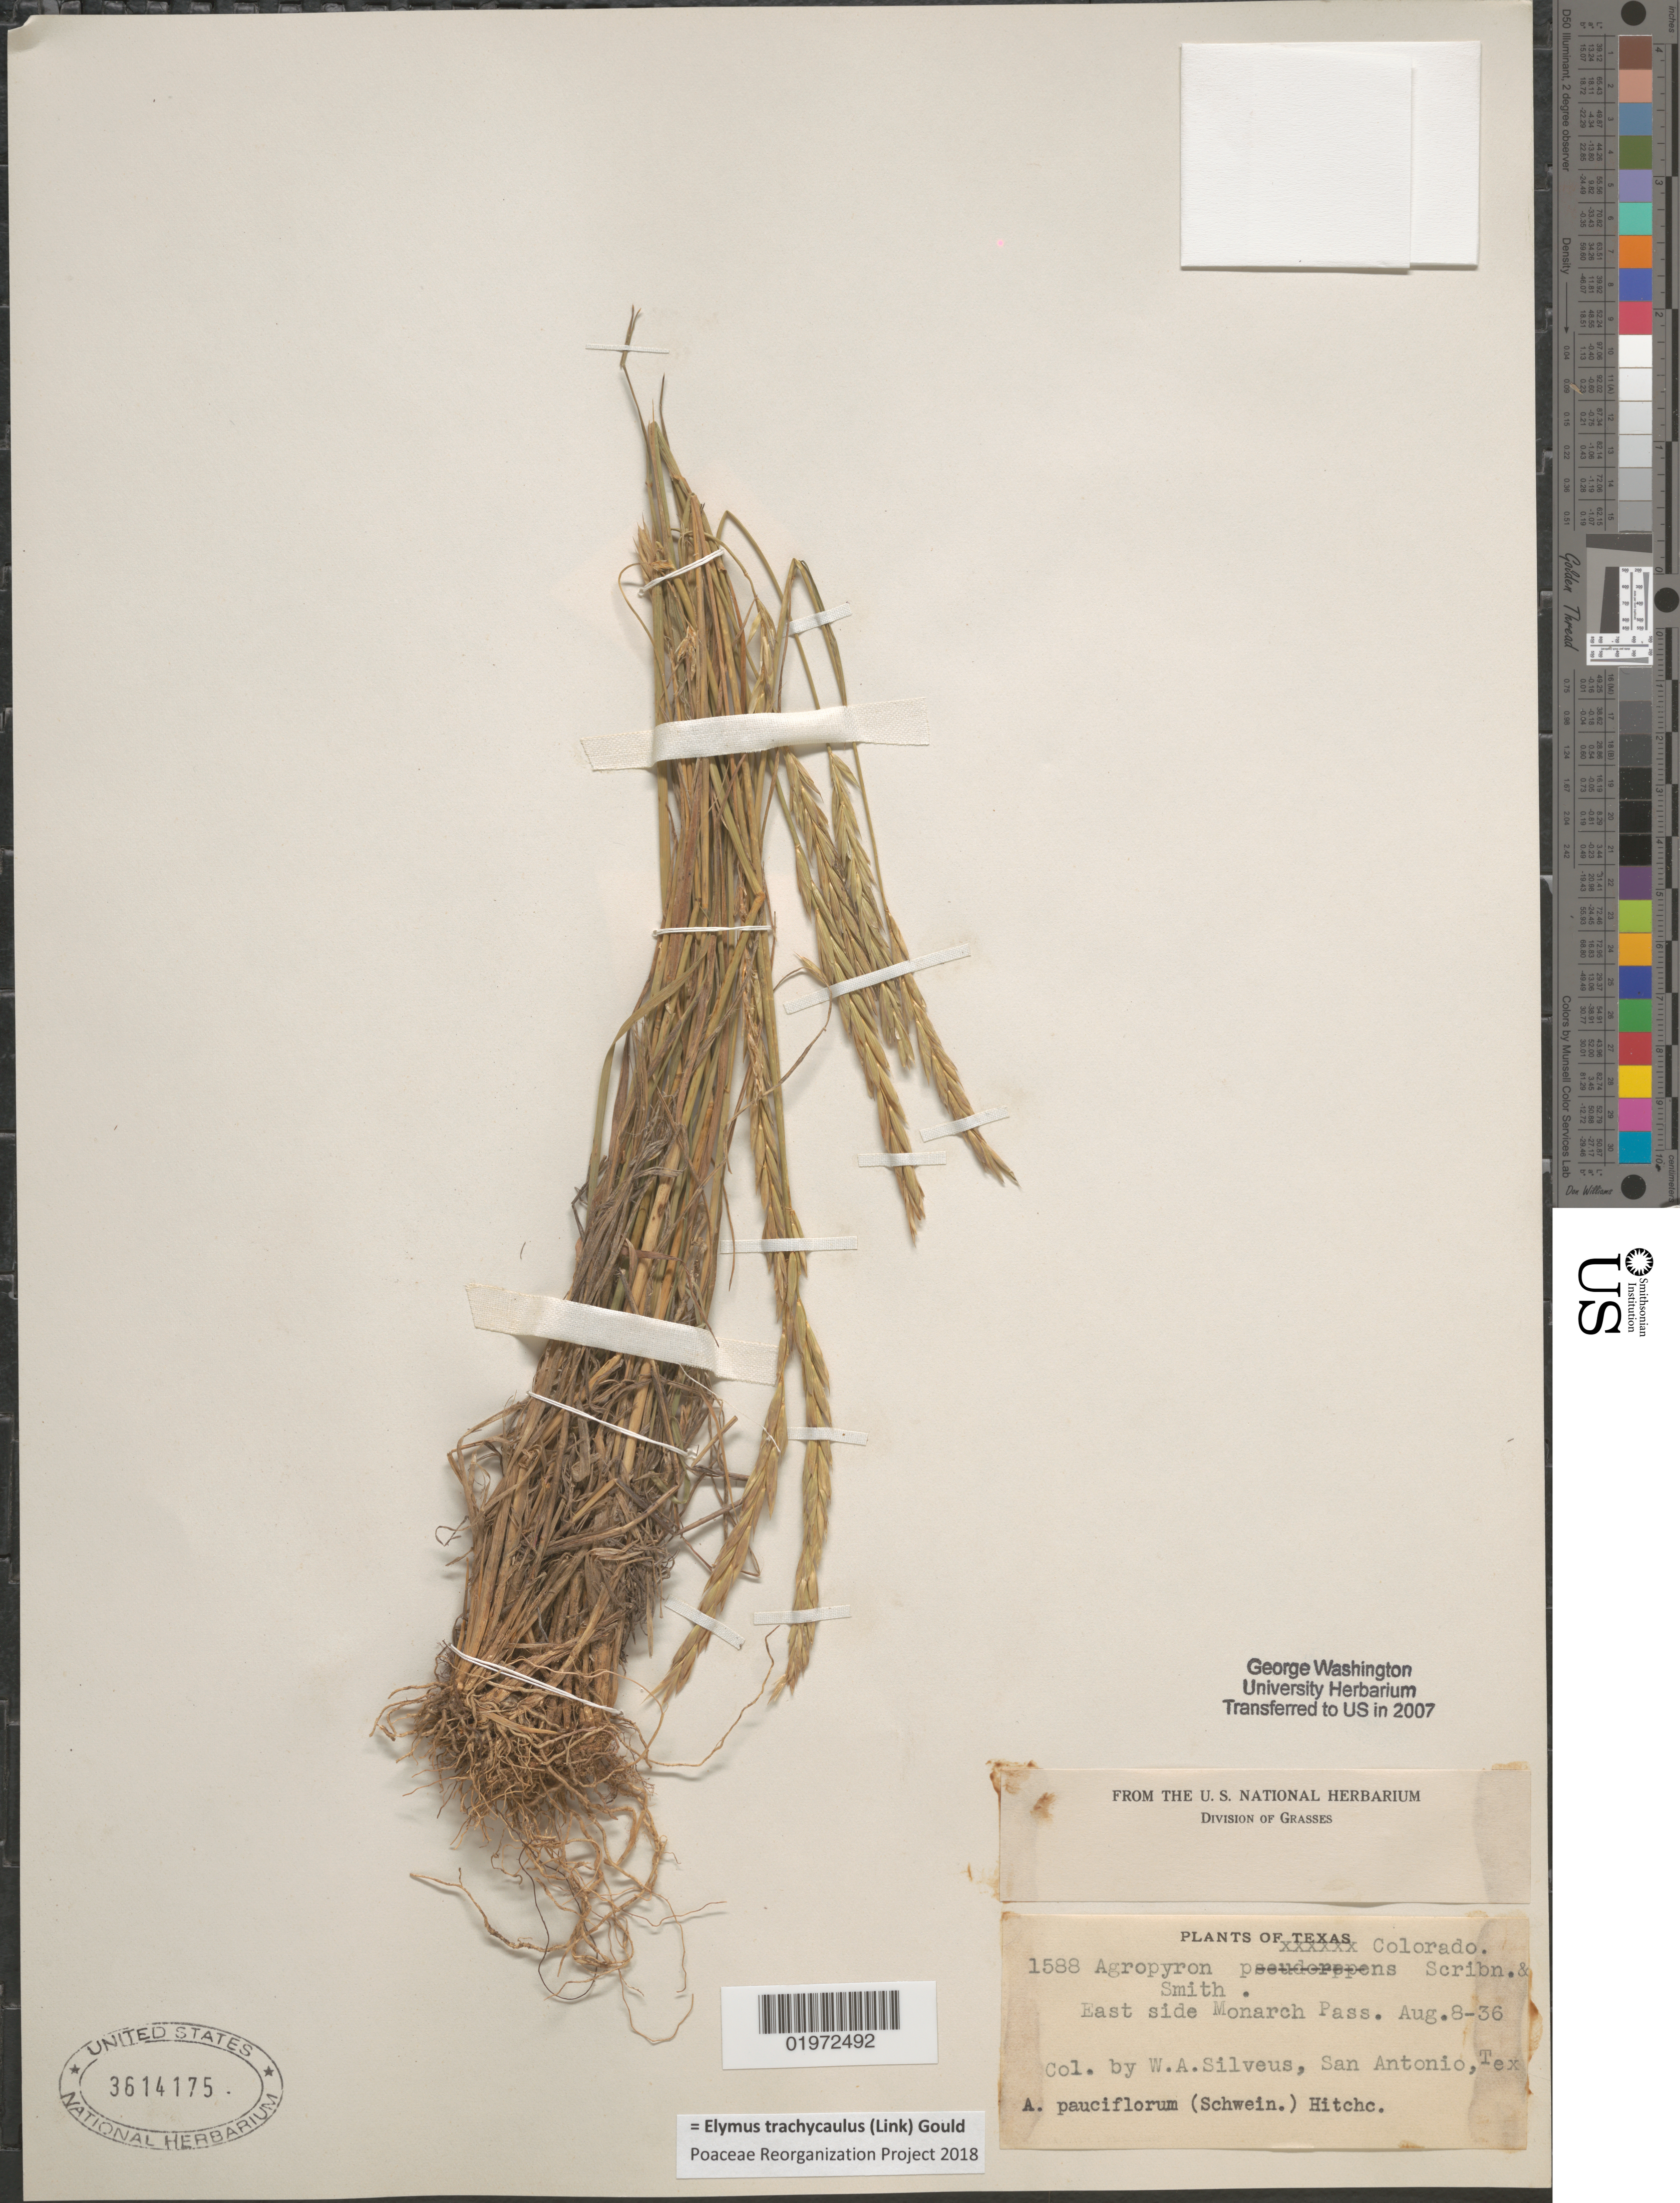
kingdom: Plantae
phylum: Tracheophyta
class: Liliopsida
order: Poales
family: Poaceae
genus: Elymus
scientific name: Elymus trachycaulus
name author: (Link) Gould ex Shinners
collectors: W. Silveus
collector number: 1588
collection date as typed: Transcribed d/m/y: 8/8/36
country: United States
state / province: Colorado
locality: East side Monarch Pass.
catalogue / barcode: US 3614175